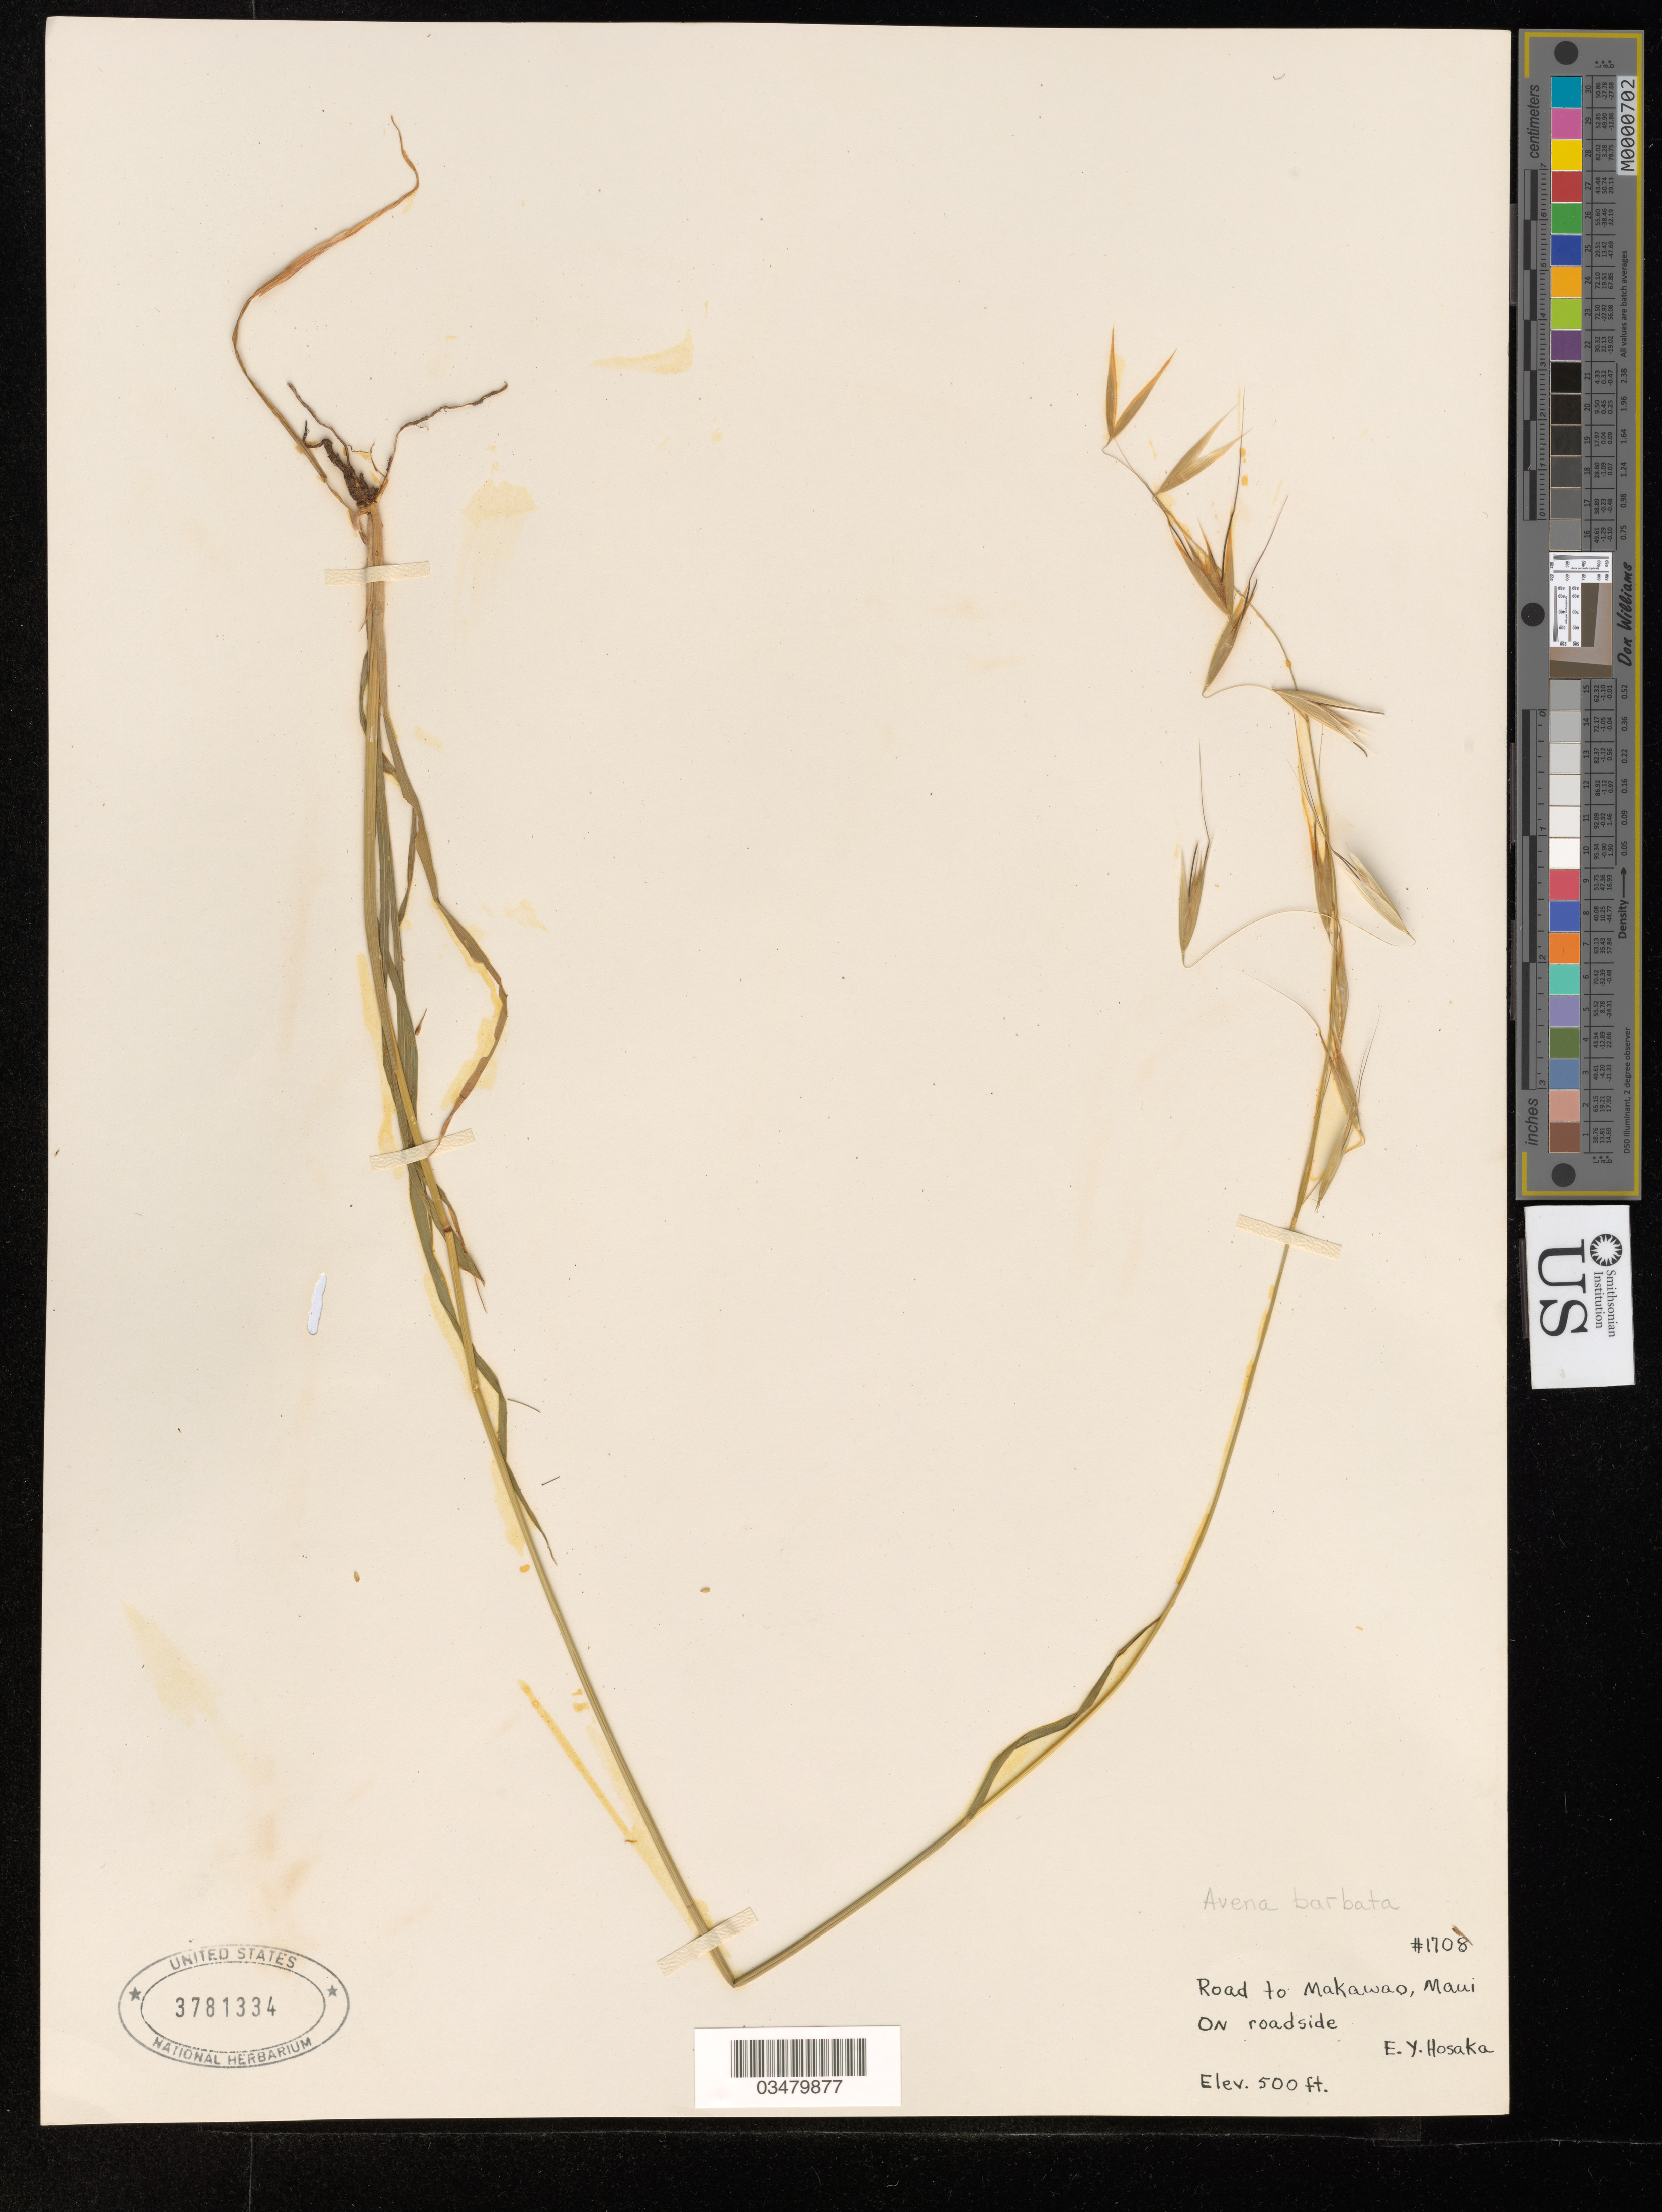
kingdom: Plantae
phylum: Tracheophyta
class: Liliopsida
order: Poales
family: Poaceae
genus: Avena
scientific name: Avena barbata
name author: Pott ex Link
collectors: E. Y. Hosaka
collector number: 1708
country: United States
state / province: Hawaii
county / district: Maui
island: Maui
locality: Road to Makawao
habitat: Roadside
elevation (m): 152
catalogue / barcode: US 3781334